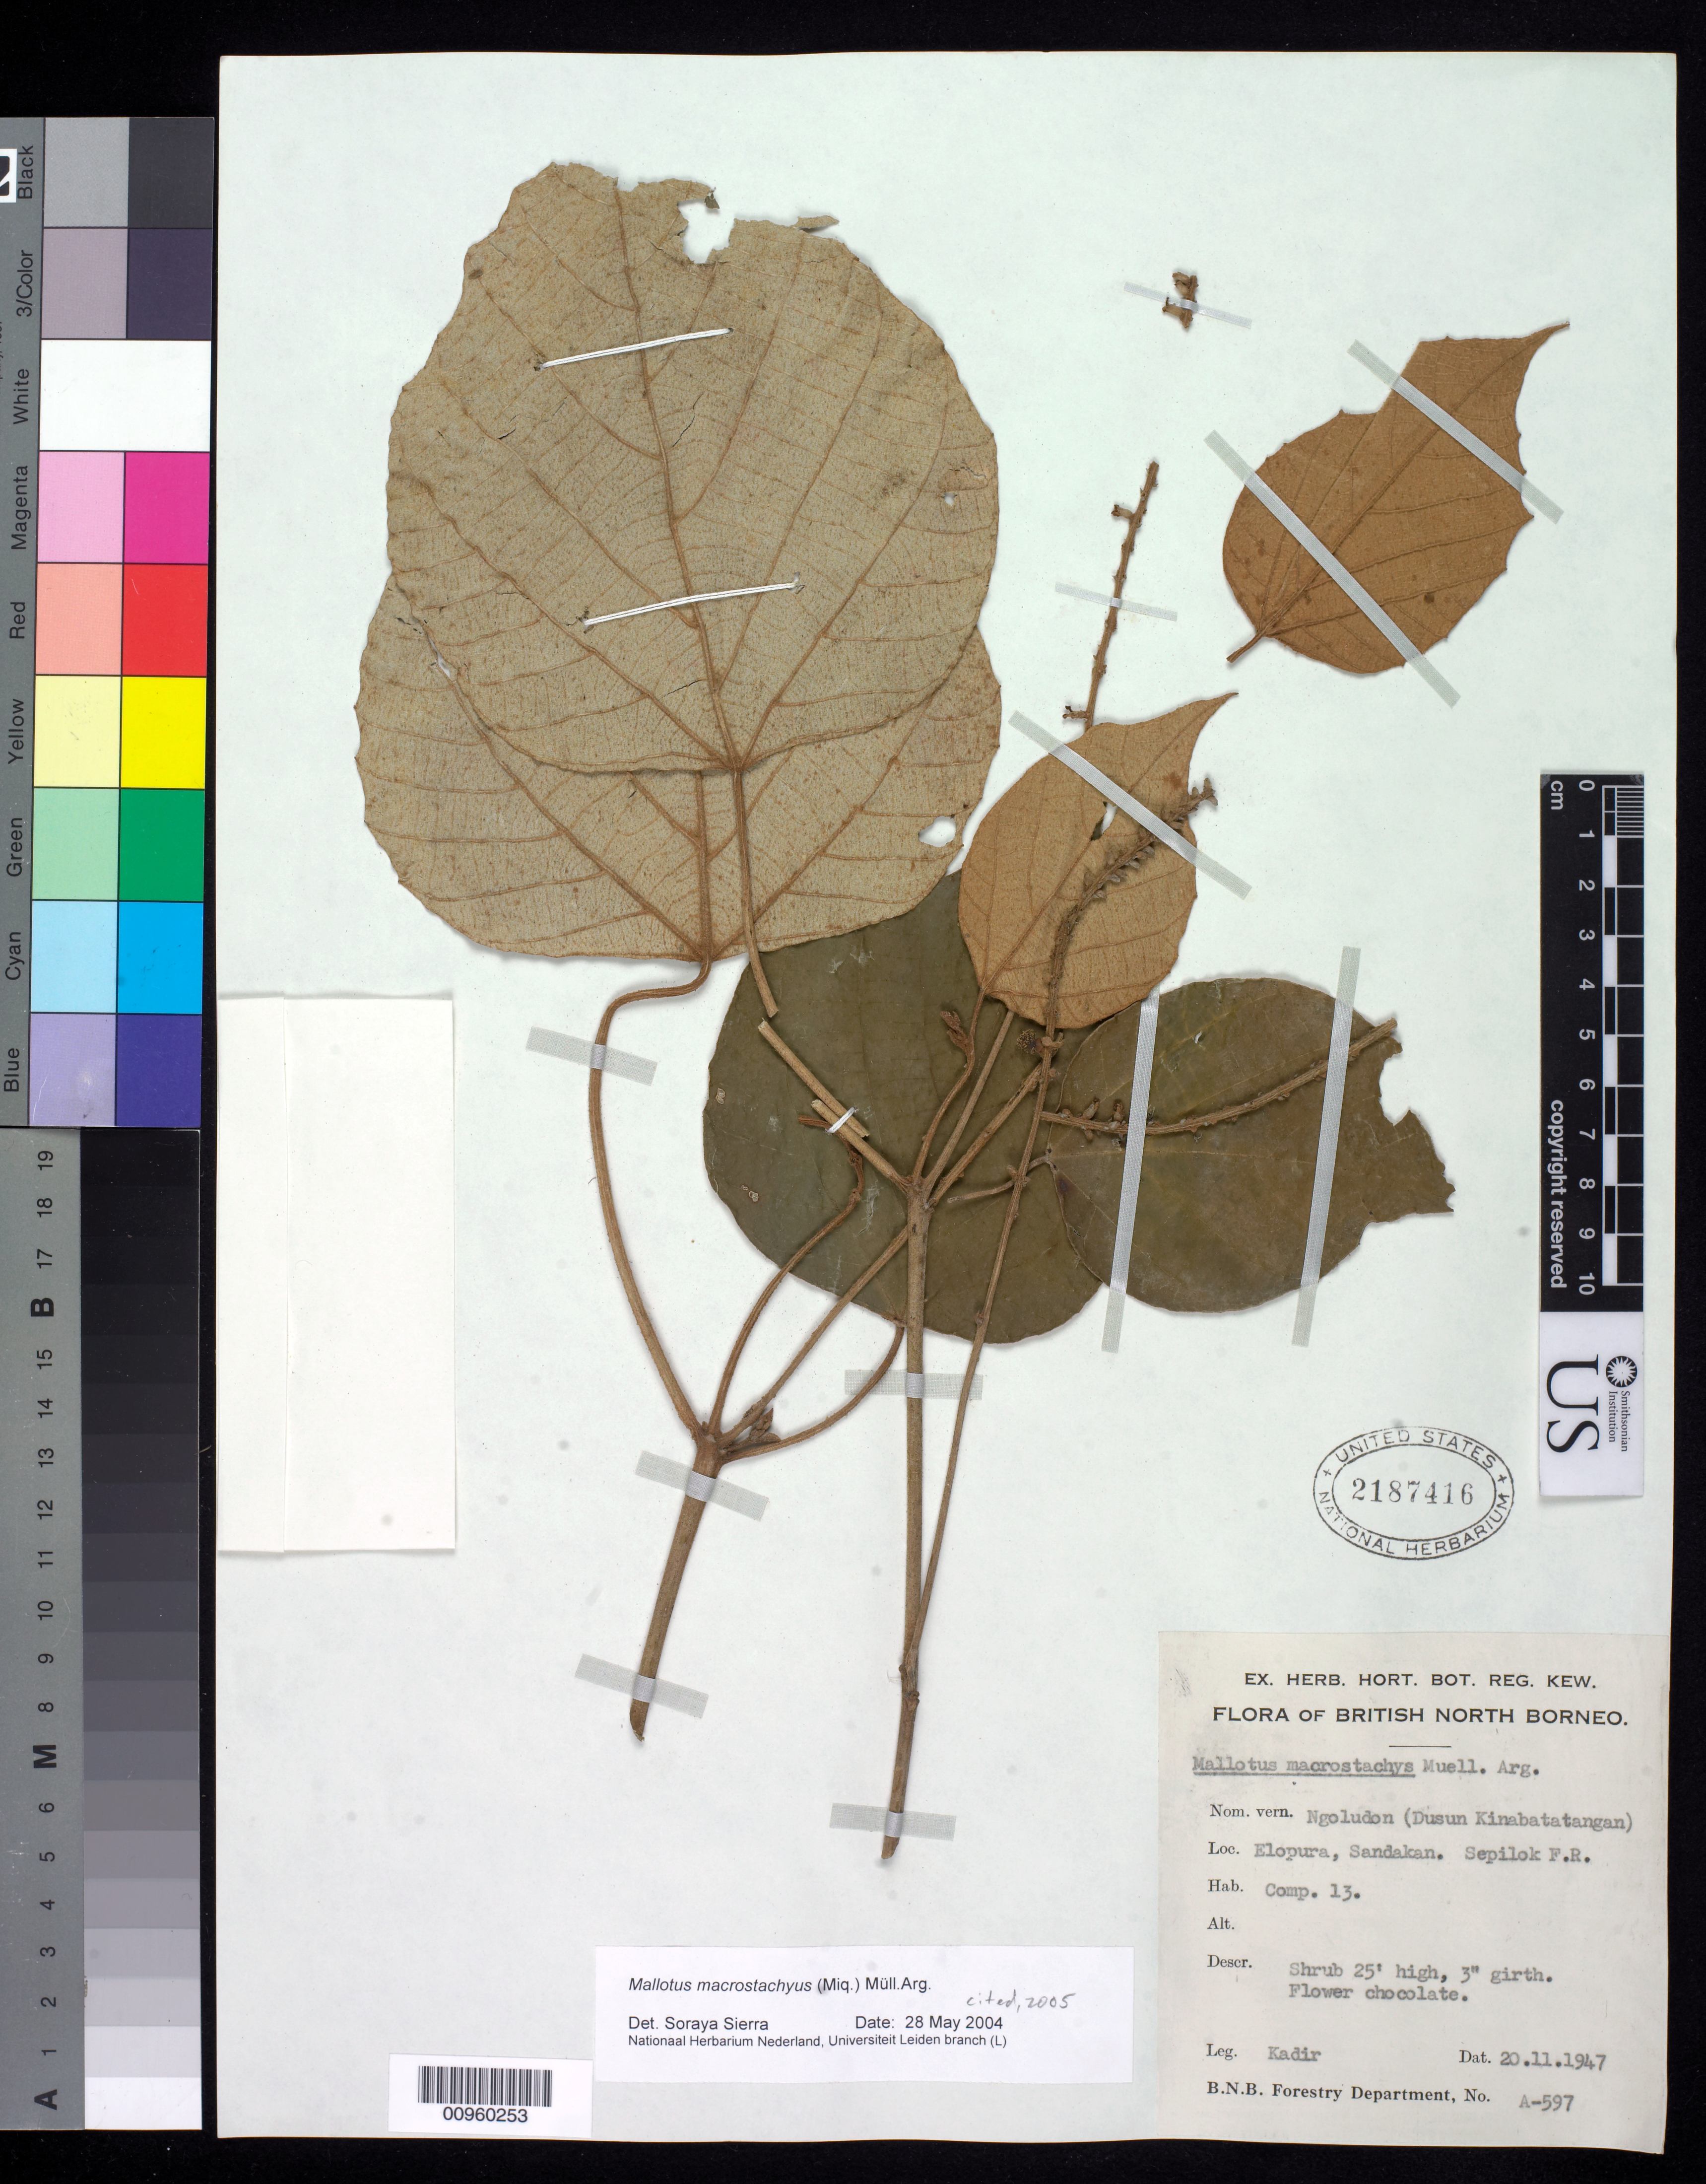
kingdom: Plantae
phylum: Tracheophyta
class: Magnoliopsida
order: Malpighiales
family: Euphorbiaceae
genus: Mallotus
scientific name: Mallotus macrostachyus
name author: (Miq.) Müll. Arg.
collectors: Kadir Bin Abdul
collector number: A 597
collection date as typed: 20 Nov 1947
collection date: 1947-11-20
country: Malaysia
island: Borneo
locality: Sepilok, F.R., Elopura, Sandakan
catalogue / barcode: US 2187416